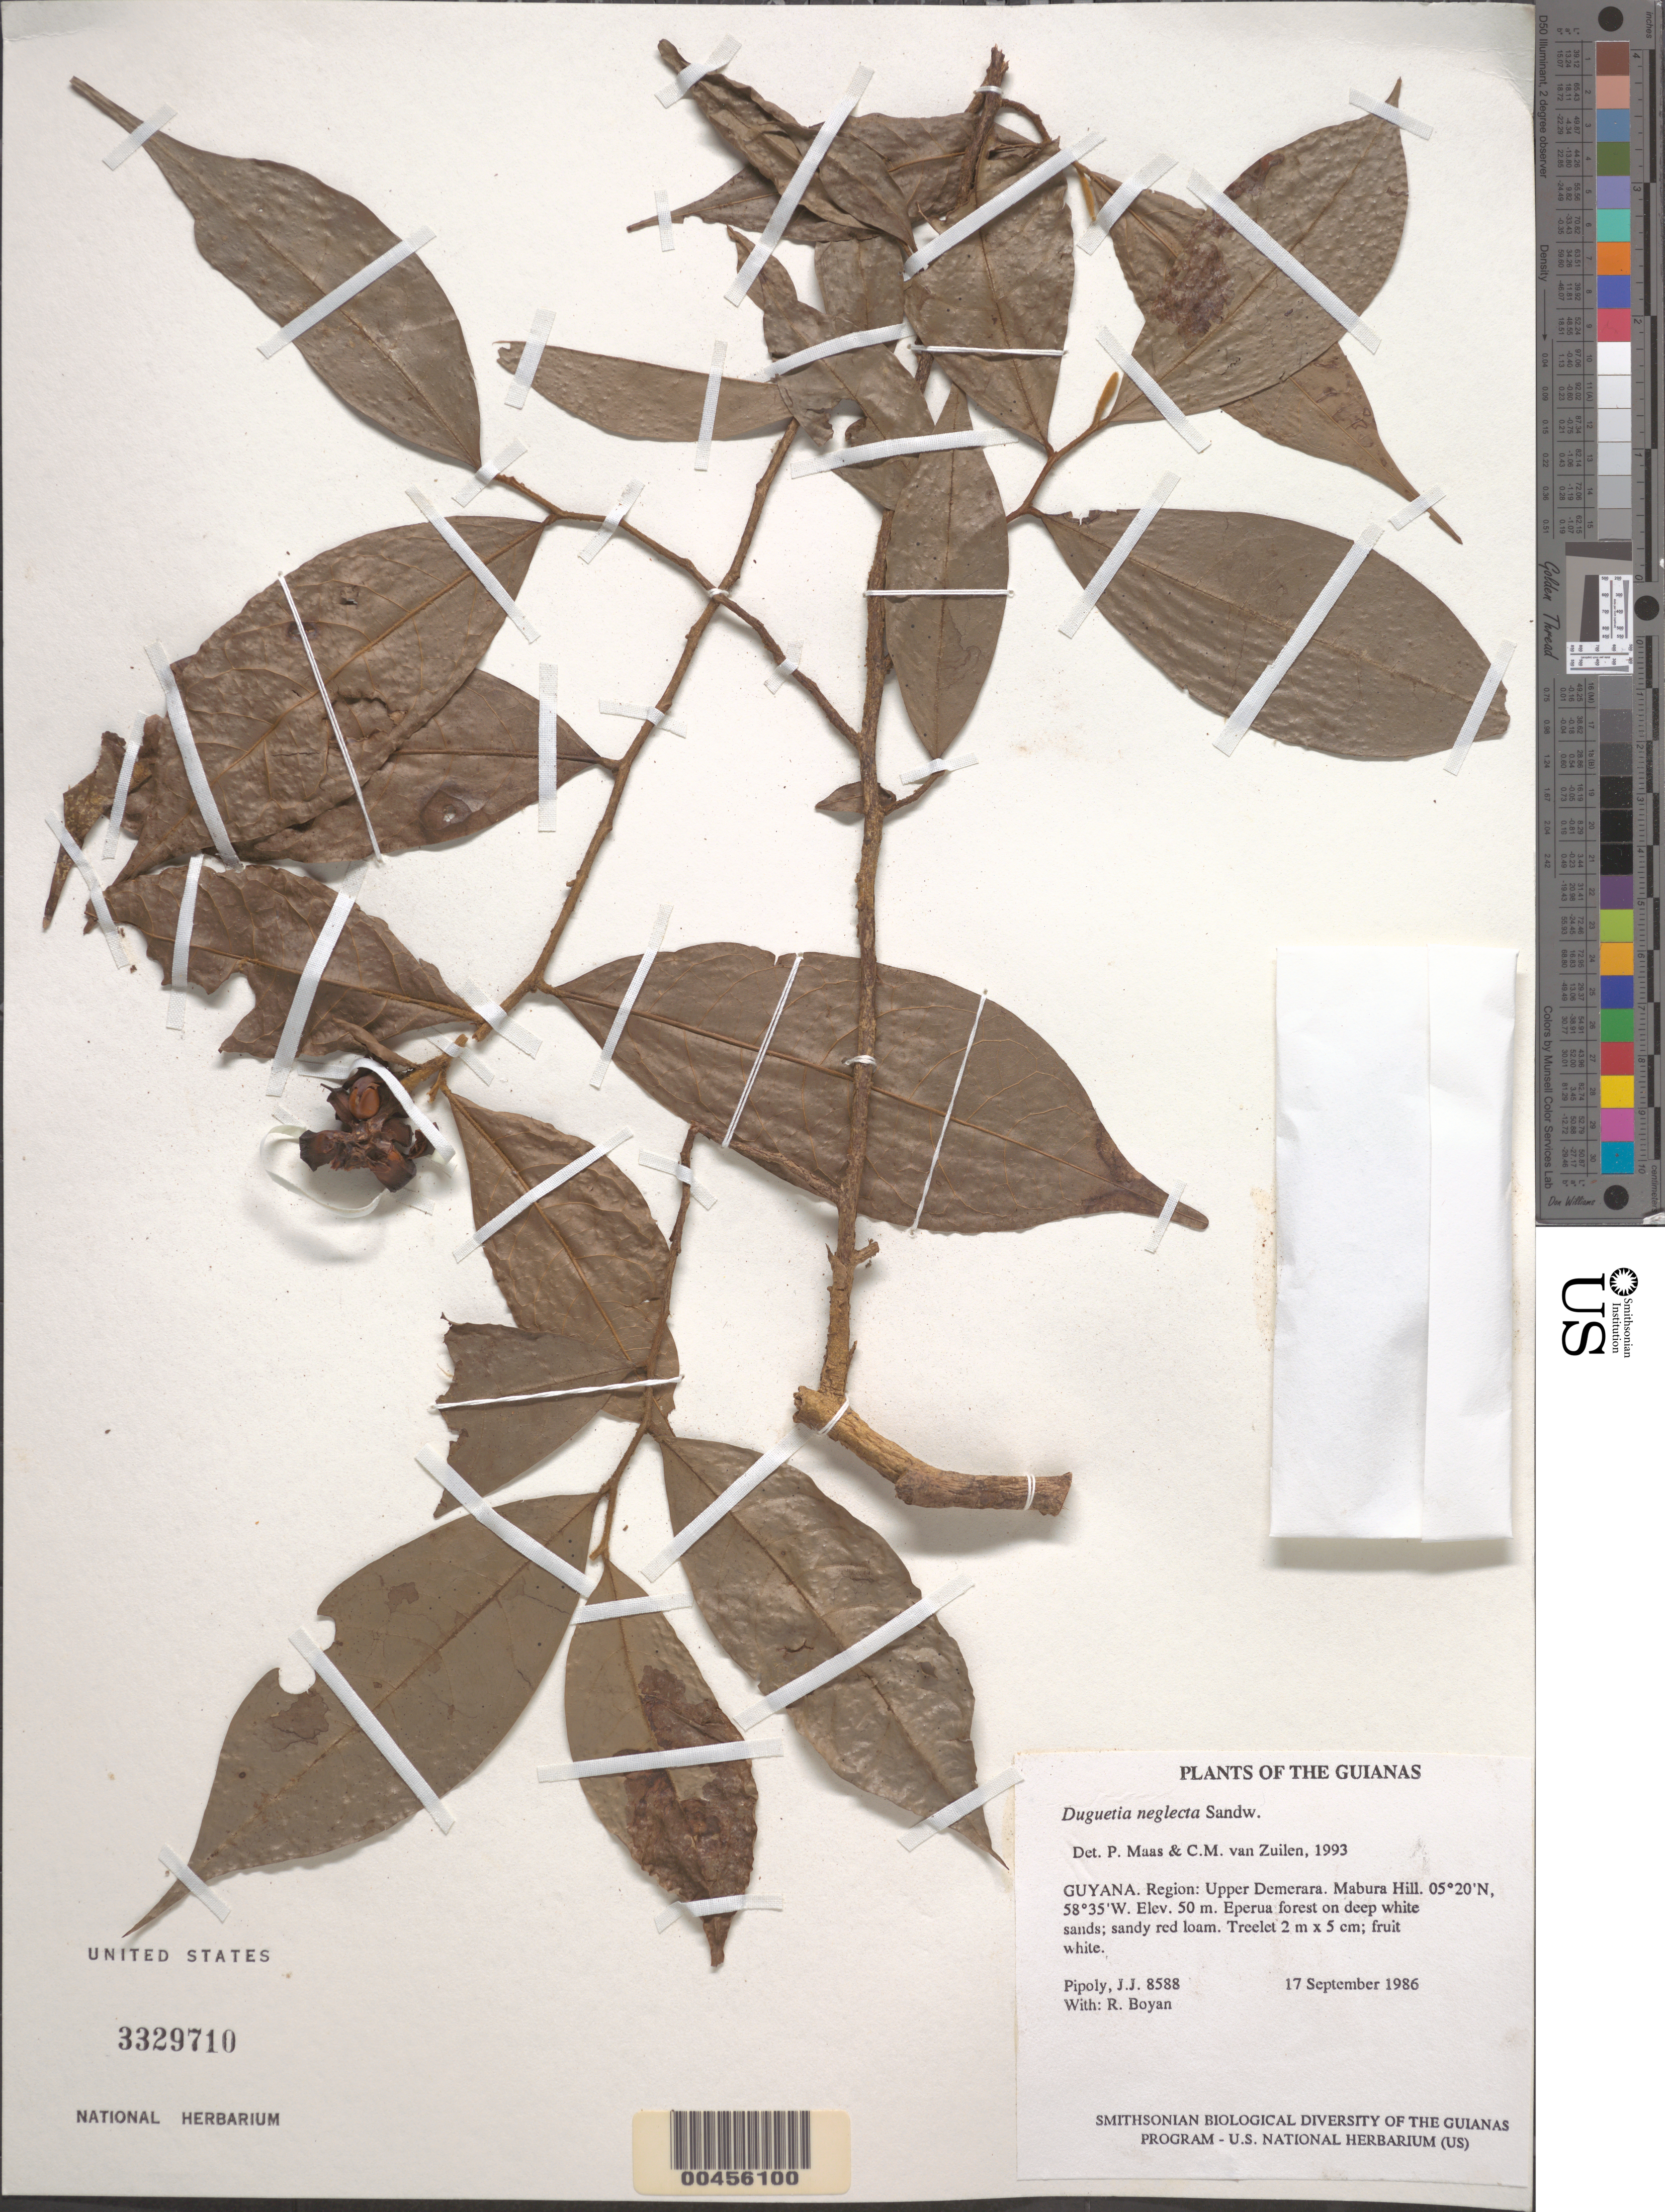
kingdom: Plantae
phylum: Tracheophyta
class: Magnoliopsida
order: Magnoliales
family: Annonaceae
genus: Duguetia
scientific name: Duguetia neglecta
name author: Sandwith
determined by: Zuilen, C. M.; Maas, P. J.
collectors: J. J. Pipoly & R. Boyan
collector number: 8588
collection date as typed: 17 September 1986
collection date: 1986-09-17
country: Guyana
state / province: U. Demerara-Berbice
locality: Mabura Hill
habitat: Eperua forest on deep white sands; sandy red loam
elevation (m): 50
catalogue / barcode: US 3329710